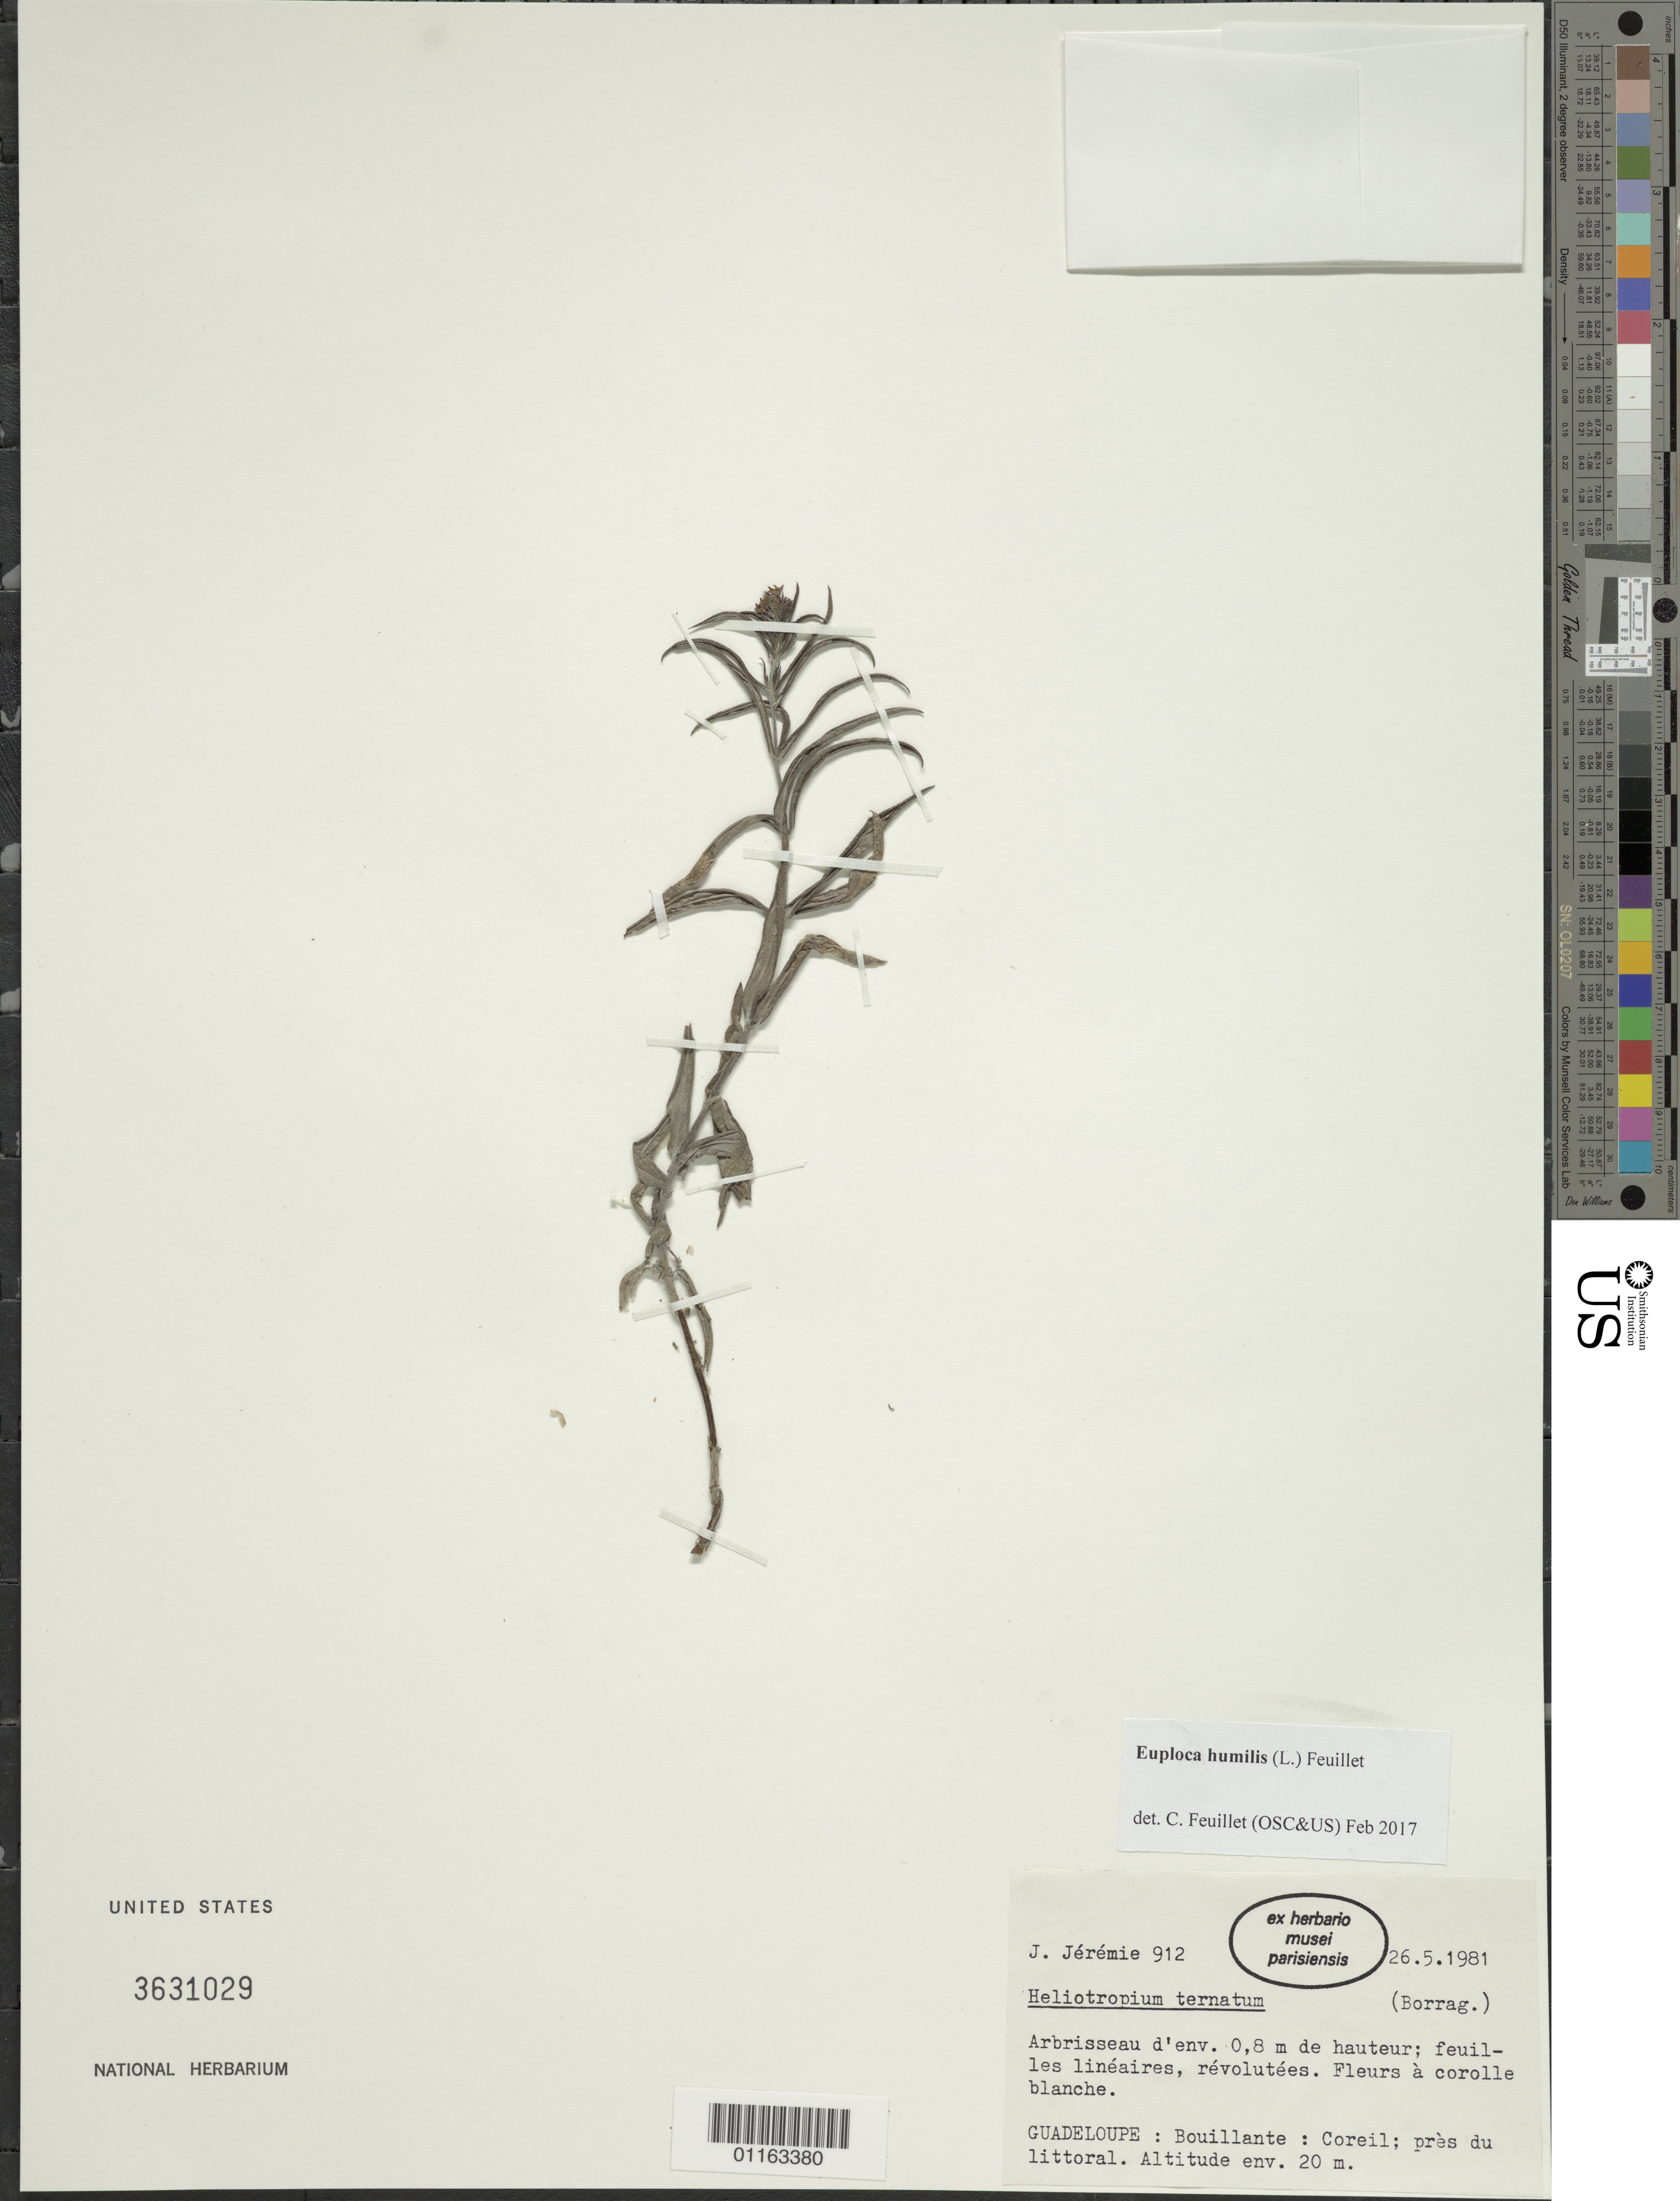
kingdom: Plantae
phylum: Tracheophyta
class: Magnoliopsida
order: Boraginales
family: Heliotropiaceae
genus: Euploca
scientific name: Euploca humilis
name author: (L.) Feuillet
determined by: Feuillet, C.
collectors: J. Jérémie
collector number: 912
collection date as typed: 26 May 1981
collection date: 1981-05-26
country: Guadeloupe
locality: Bouillante: Coreil; pres du littoral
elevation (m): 20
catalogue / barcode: US 3631029